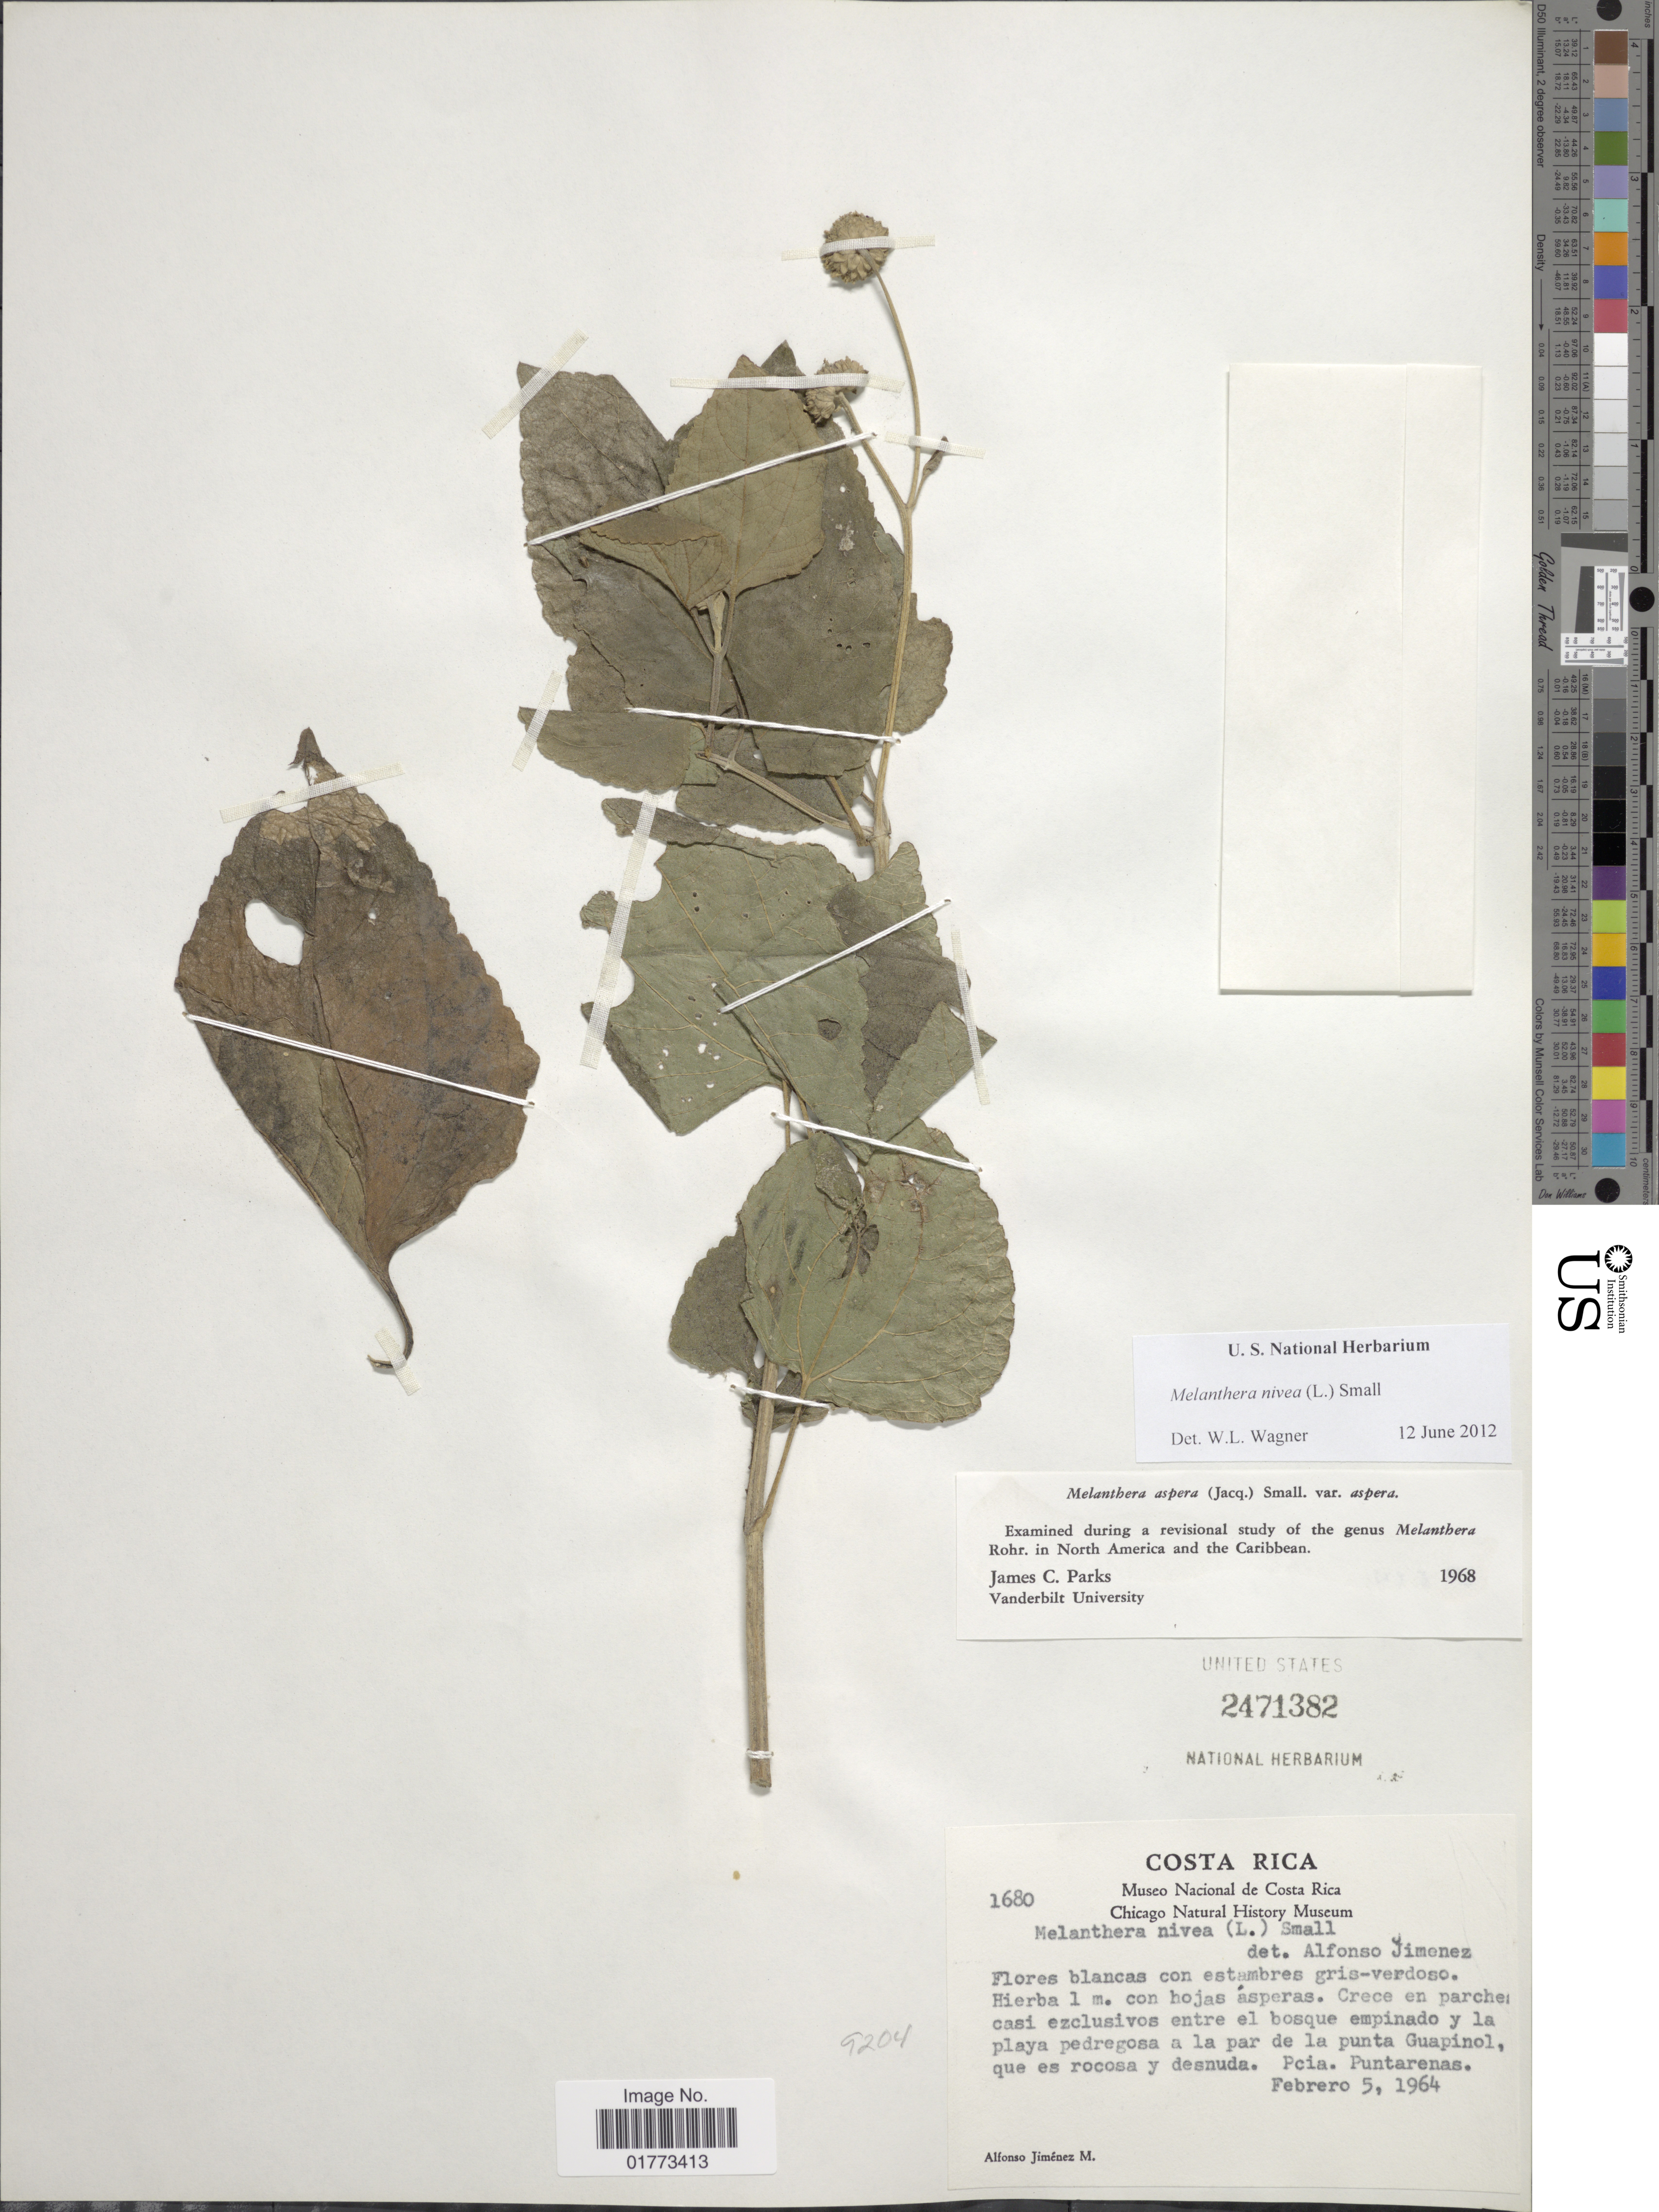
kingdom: Plantae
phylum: Tracheophyta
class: Magnoliopsida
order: Asterales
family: Asteraceae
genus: Melanthera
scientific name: Melanthera nivea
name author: (L.) Small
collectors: A. Jimenez M.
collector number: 1680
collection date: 1964-02-05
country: Costa Rica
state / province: Puntarenas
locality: Crece en parches casi ezclusivos entre el bosque empinado y la playa pedregosa a la par de la punta Guapinol, que es rocosa y desnuda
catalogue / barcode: US 2471382